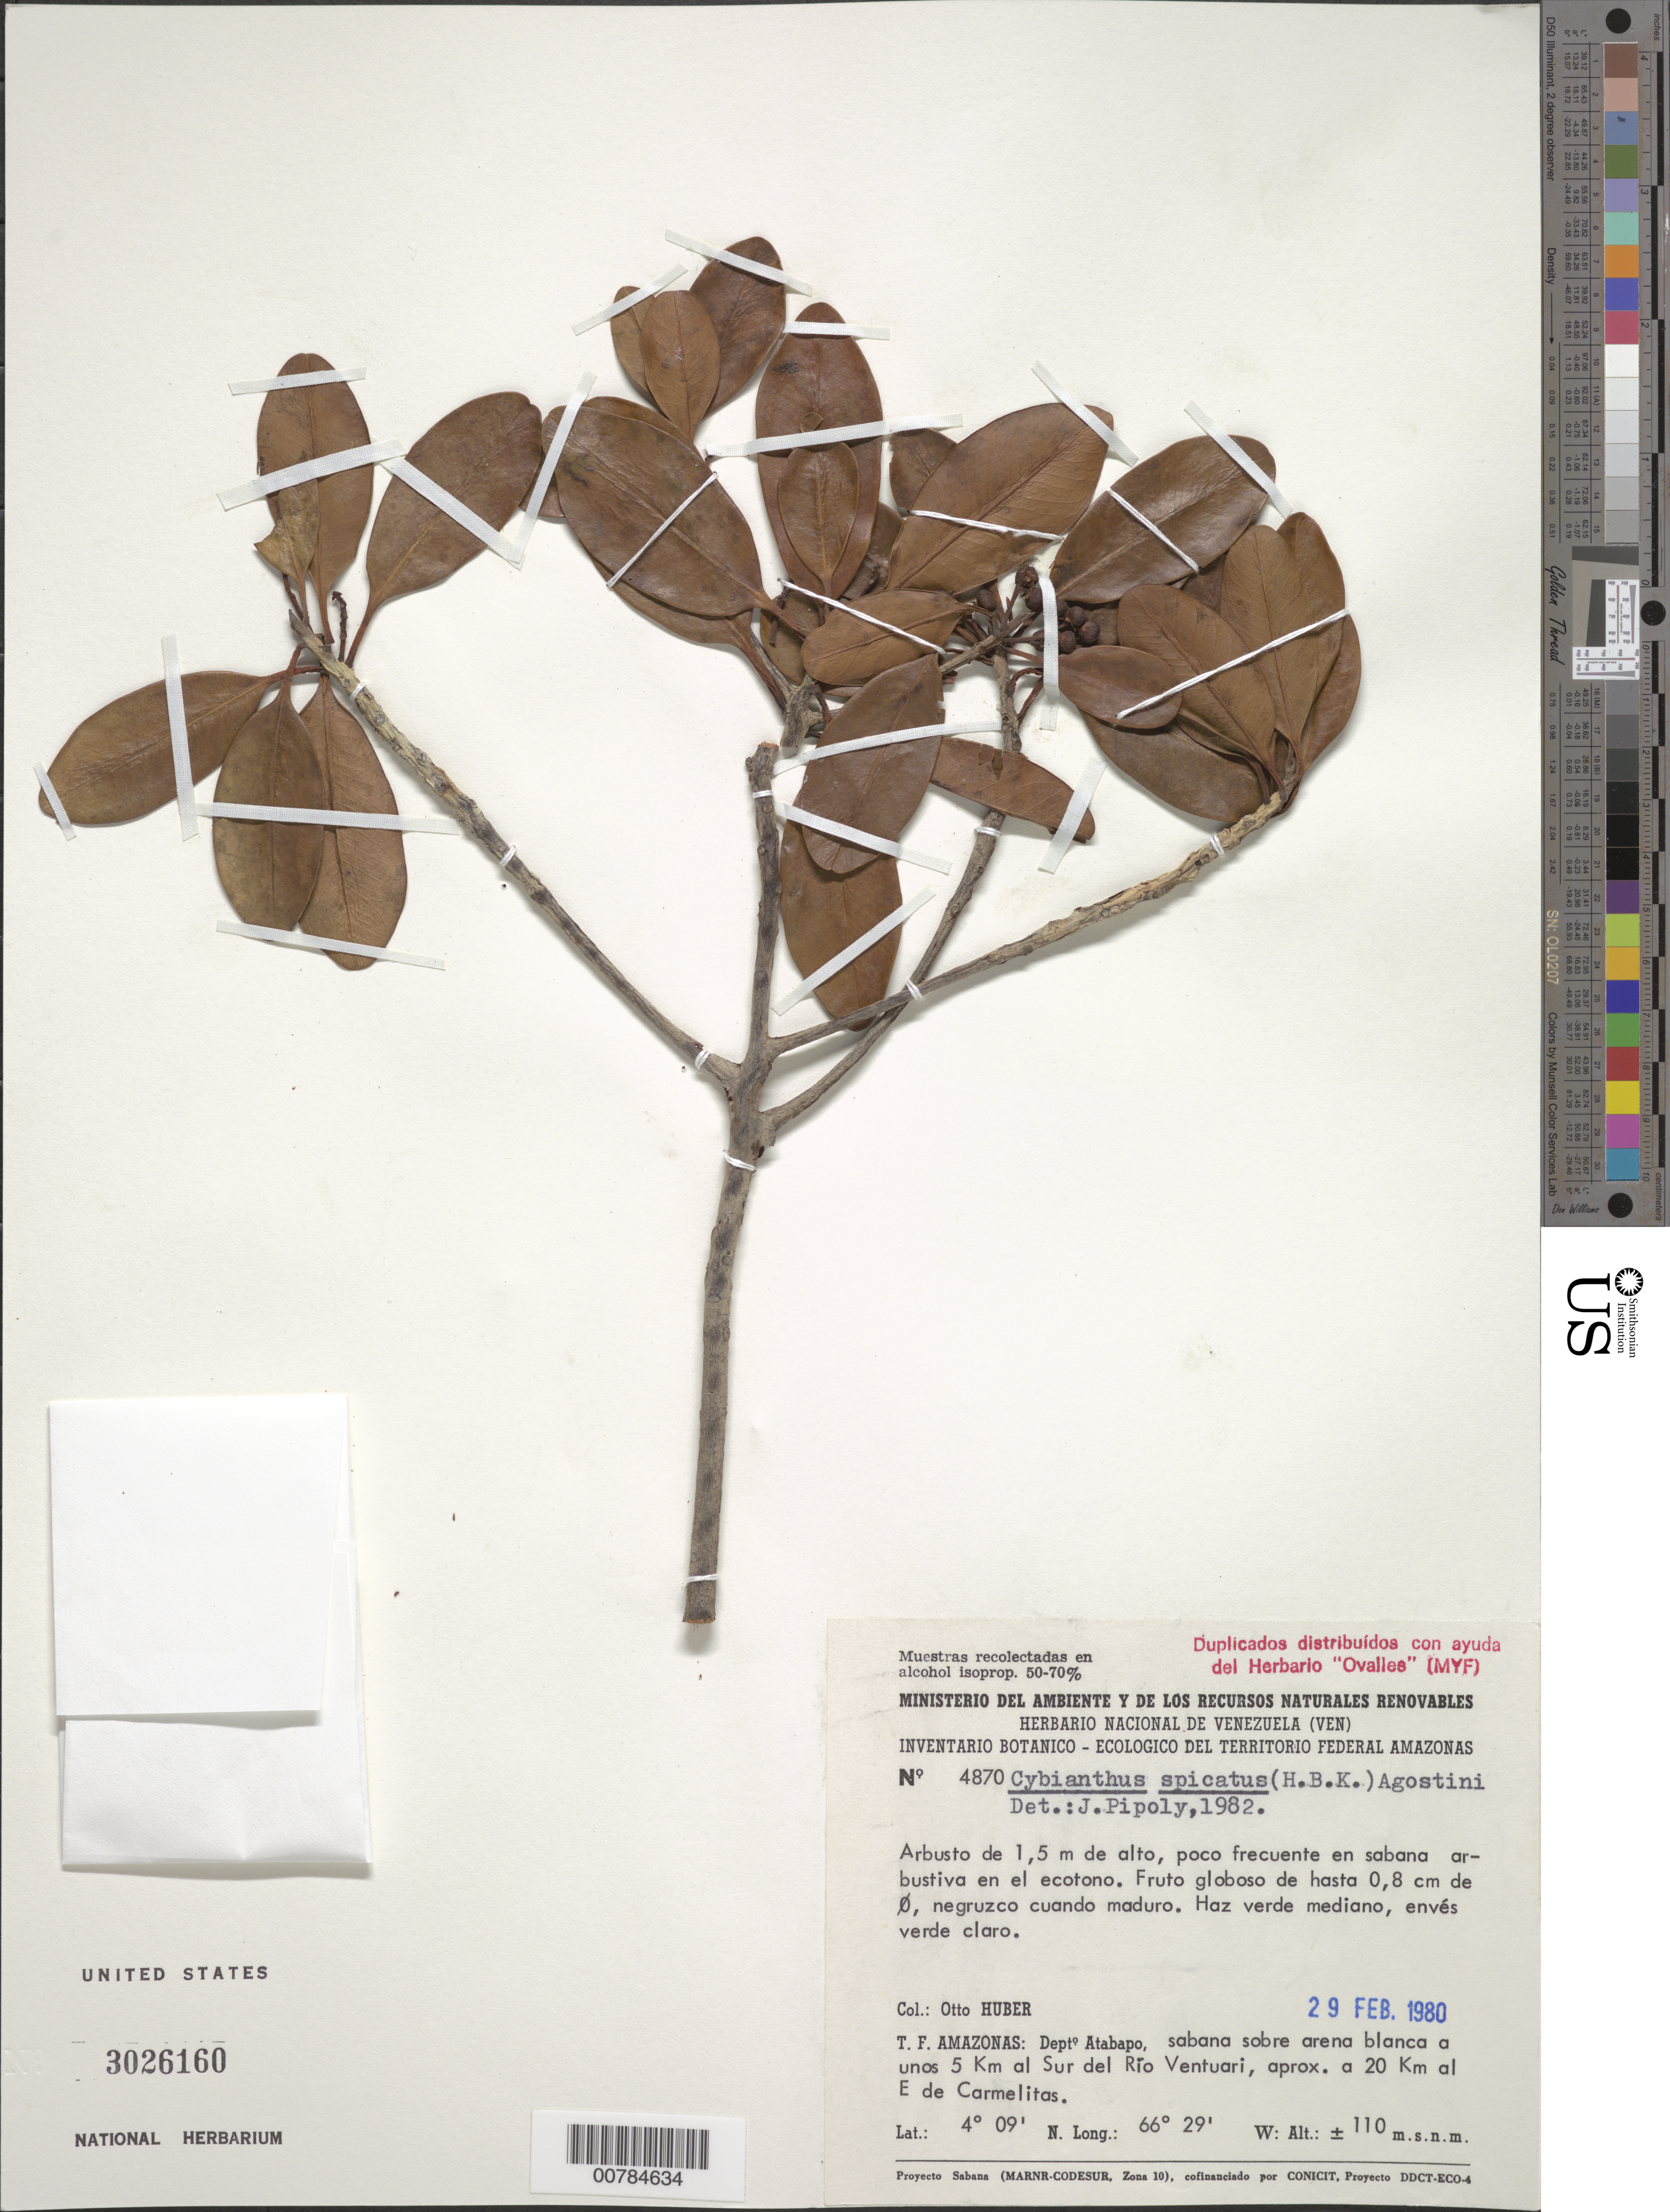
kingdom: Plantae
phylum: Tracheophyta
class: Magnoliopsida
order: Ericales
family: Primulaceae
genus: Cybianthus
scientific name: Cybianthus spicatus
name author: (Kunth) G. Agostini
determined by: Pipoly, J. J., III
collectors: O. Huber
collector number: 4870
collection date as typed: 29-Feb-80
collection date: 1980-02-29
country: Venezuela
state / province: Amazonas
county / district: Atabapo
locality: Río Ventuari, 5 km al S, 20 km E of Carmelitas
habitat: Sabana sobre arena blanca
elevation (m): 110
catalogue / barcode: US 3026160